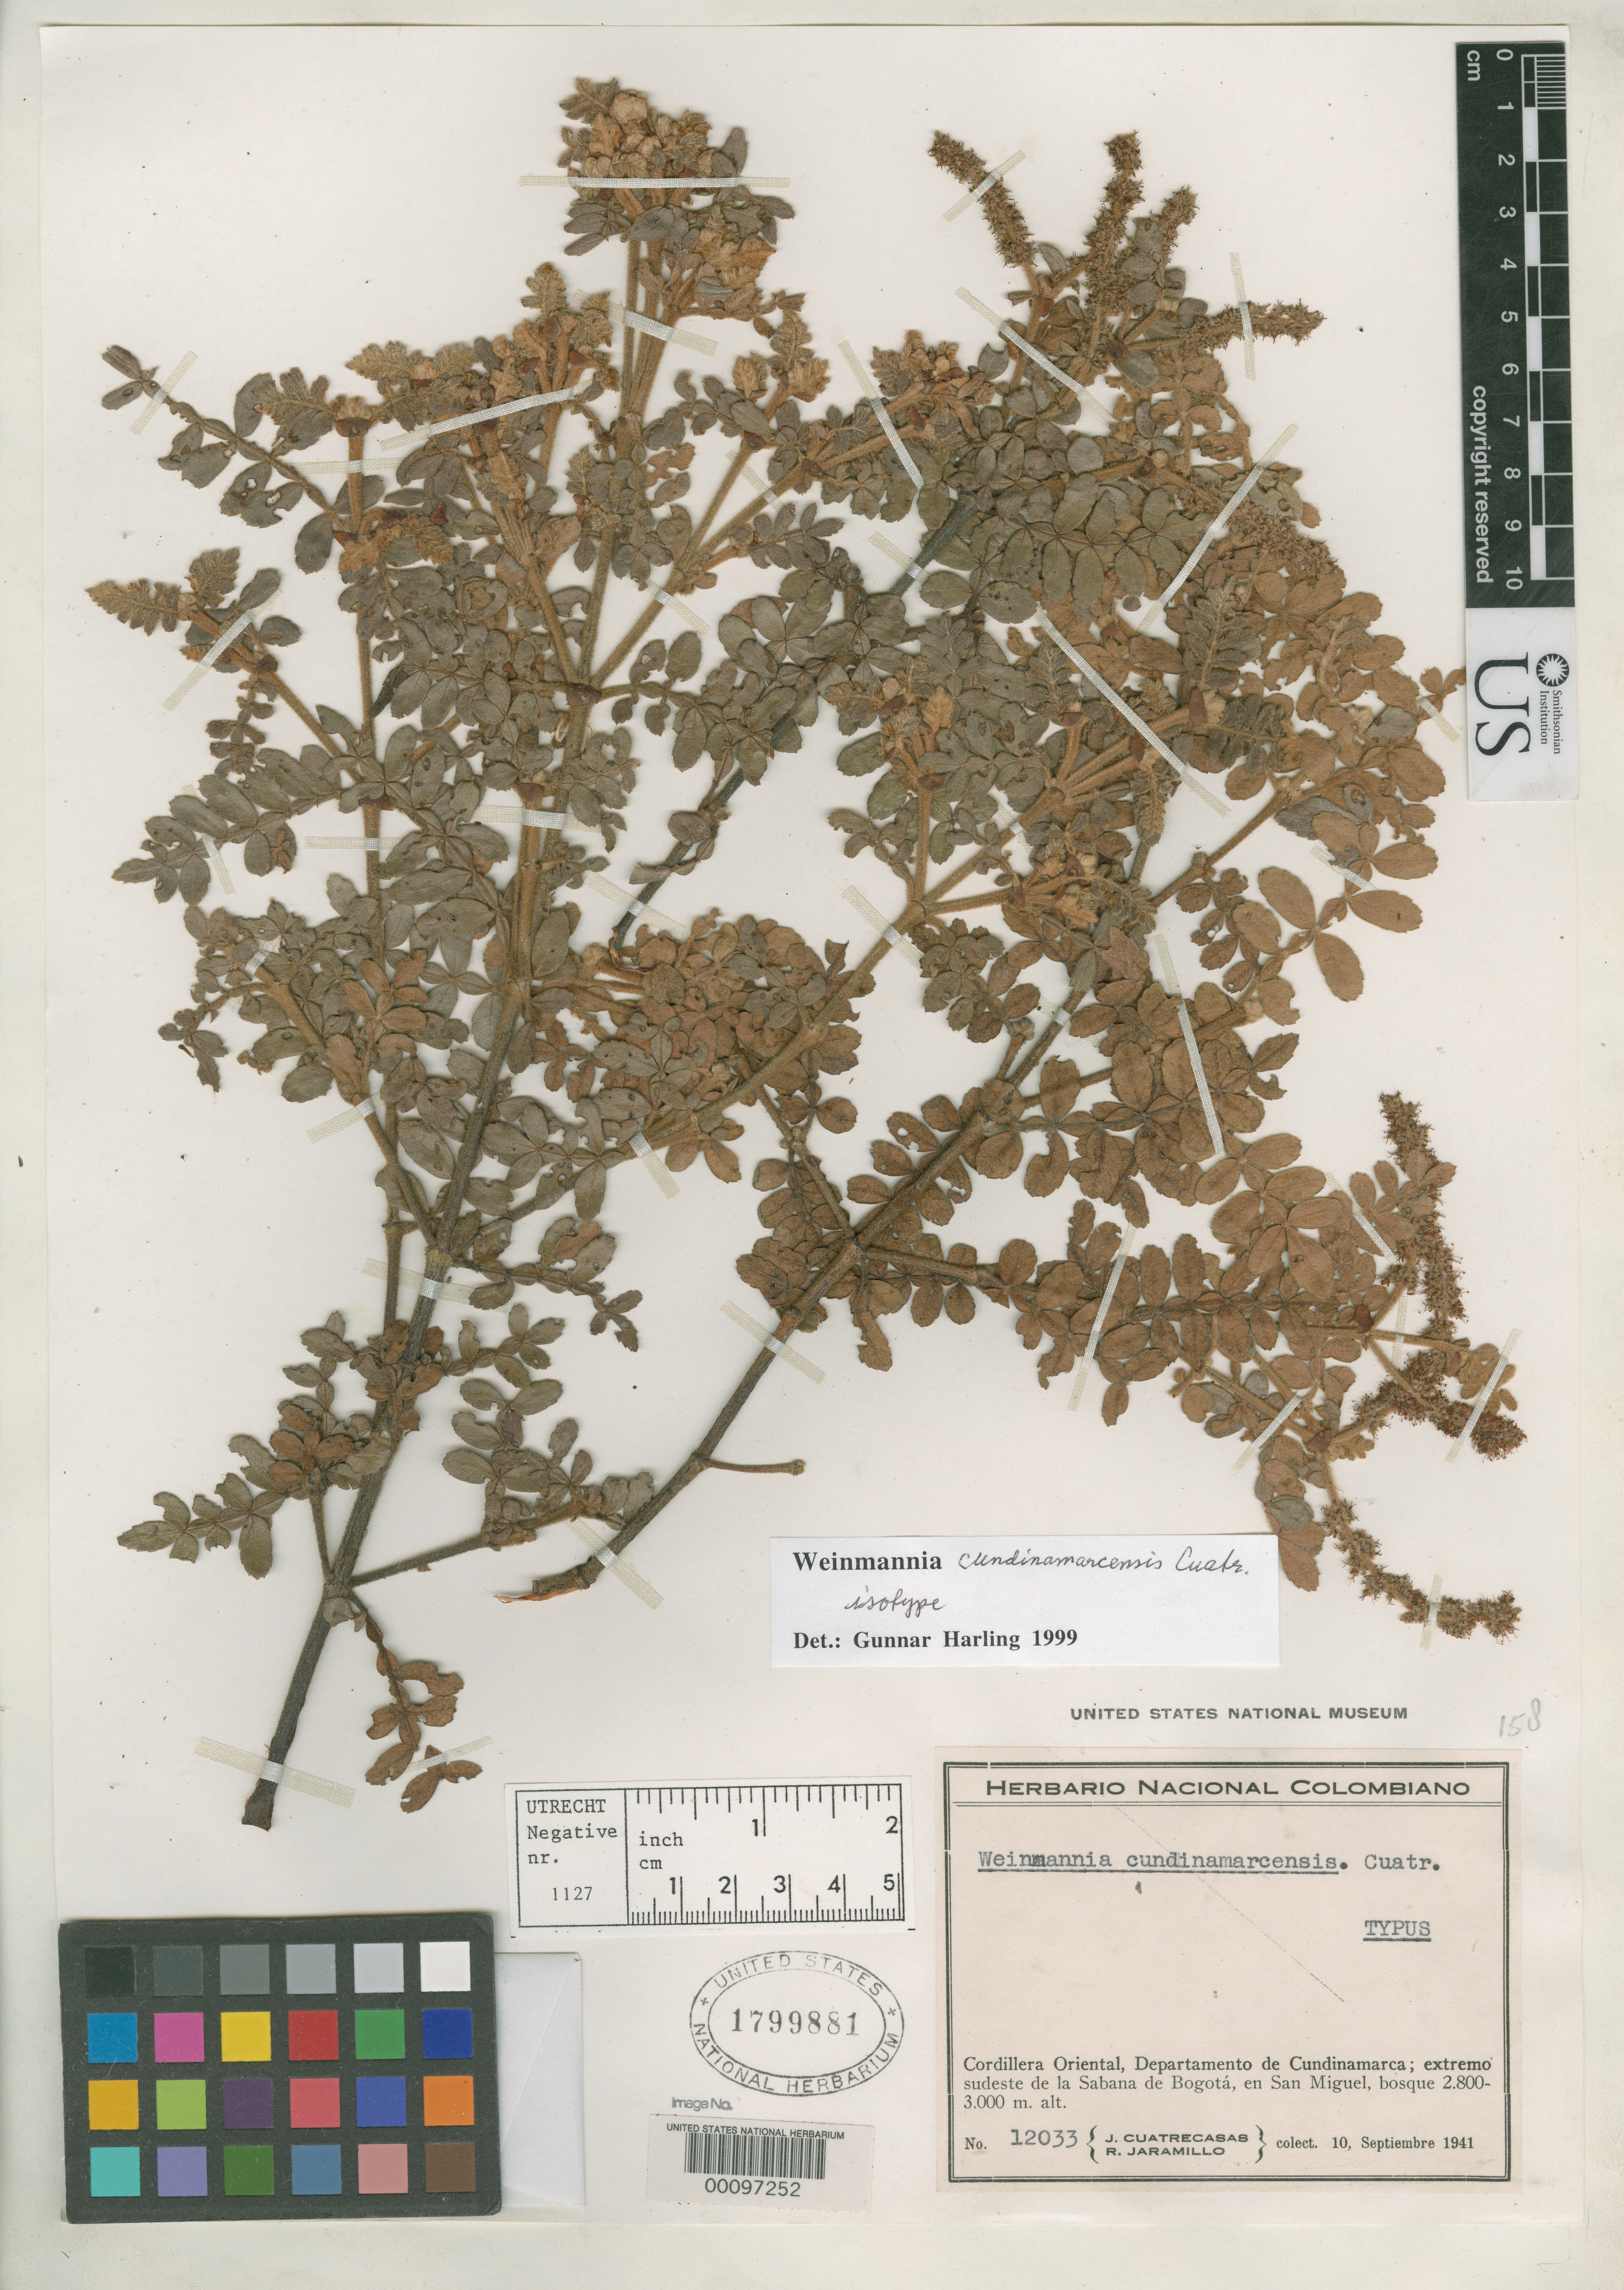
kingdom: Plantae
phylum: Tracheophyta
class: Magnoliopsida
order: Oxalidales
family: Cunoniaceae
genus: Weinmannia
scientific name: Weinmannia cundinamarcensis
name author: Cuatrec.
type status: Isotype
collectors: J. Cuatrecasas & R. Jaramillo M.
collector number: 12033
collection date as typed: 10 Sep 1941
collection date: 1941-09-10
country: Colombia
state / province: Cundinamarca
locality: Cordillera Oriental, extremo Sudeste de La Sabana de Bogota, en San Miquel.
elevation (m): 2800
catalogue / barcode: US 1799881